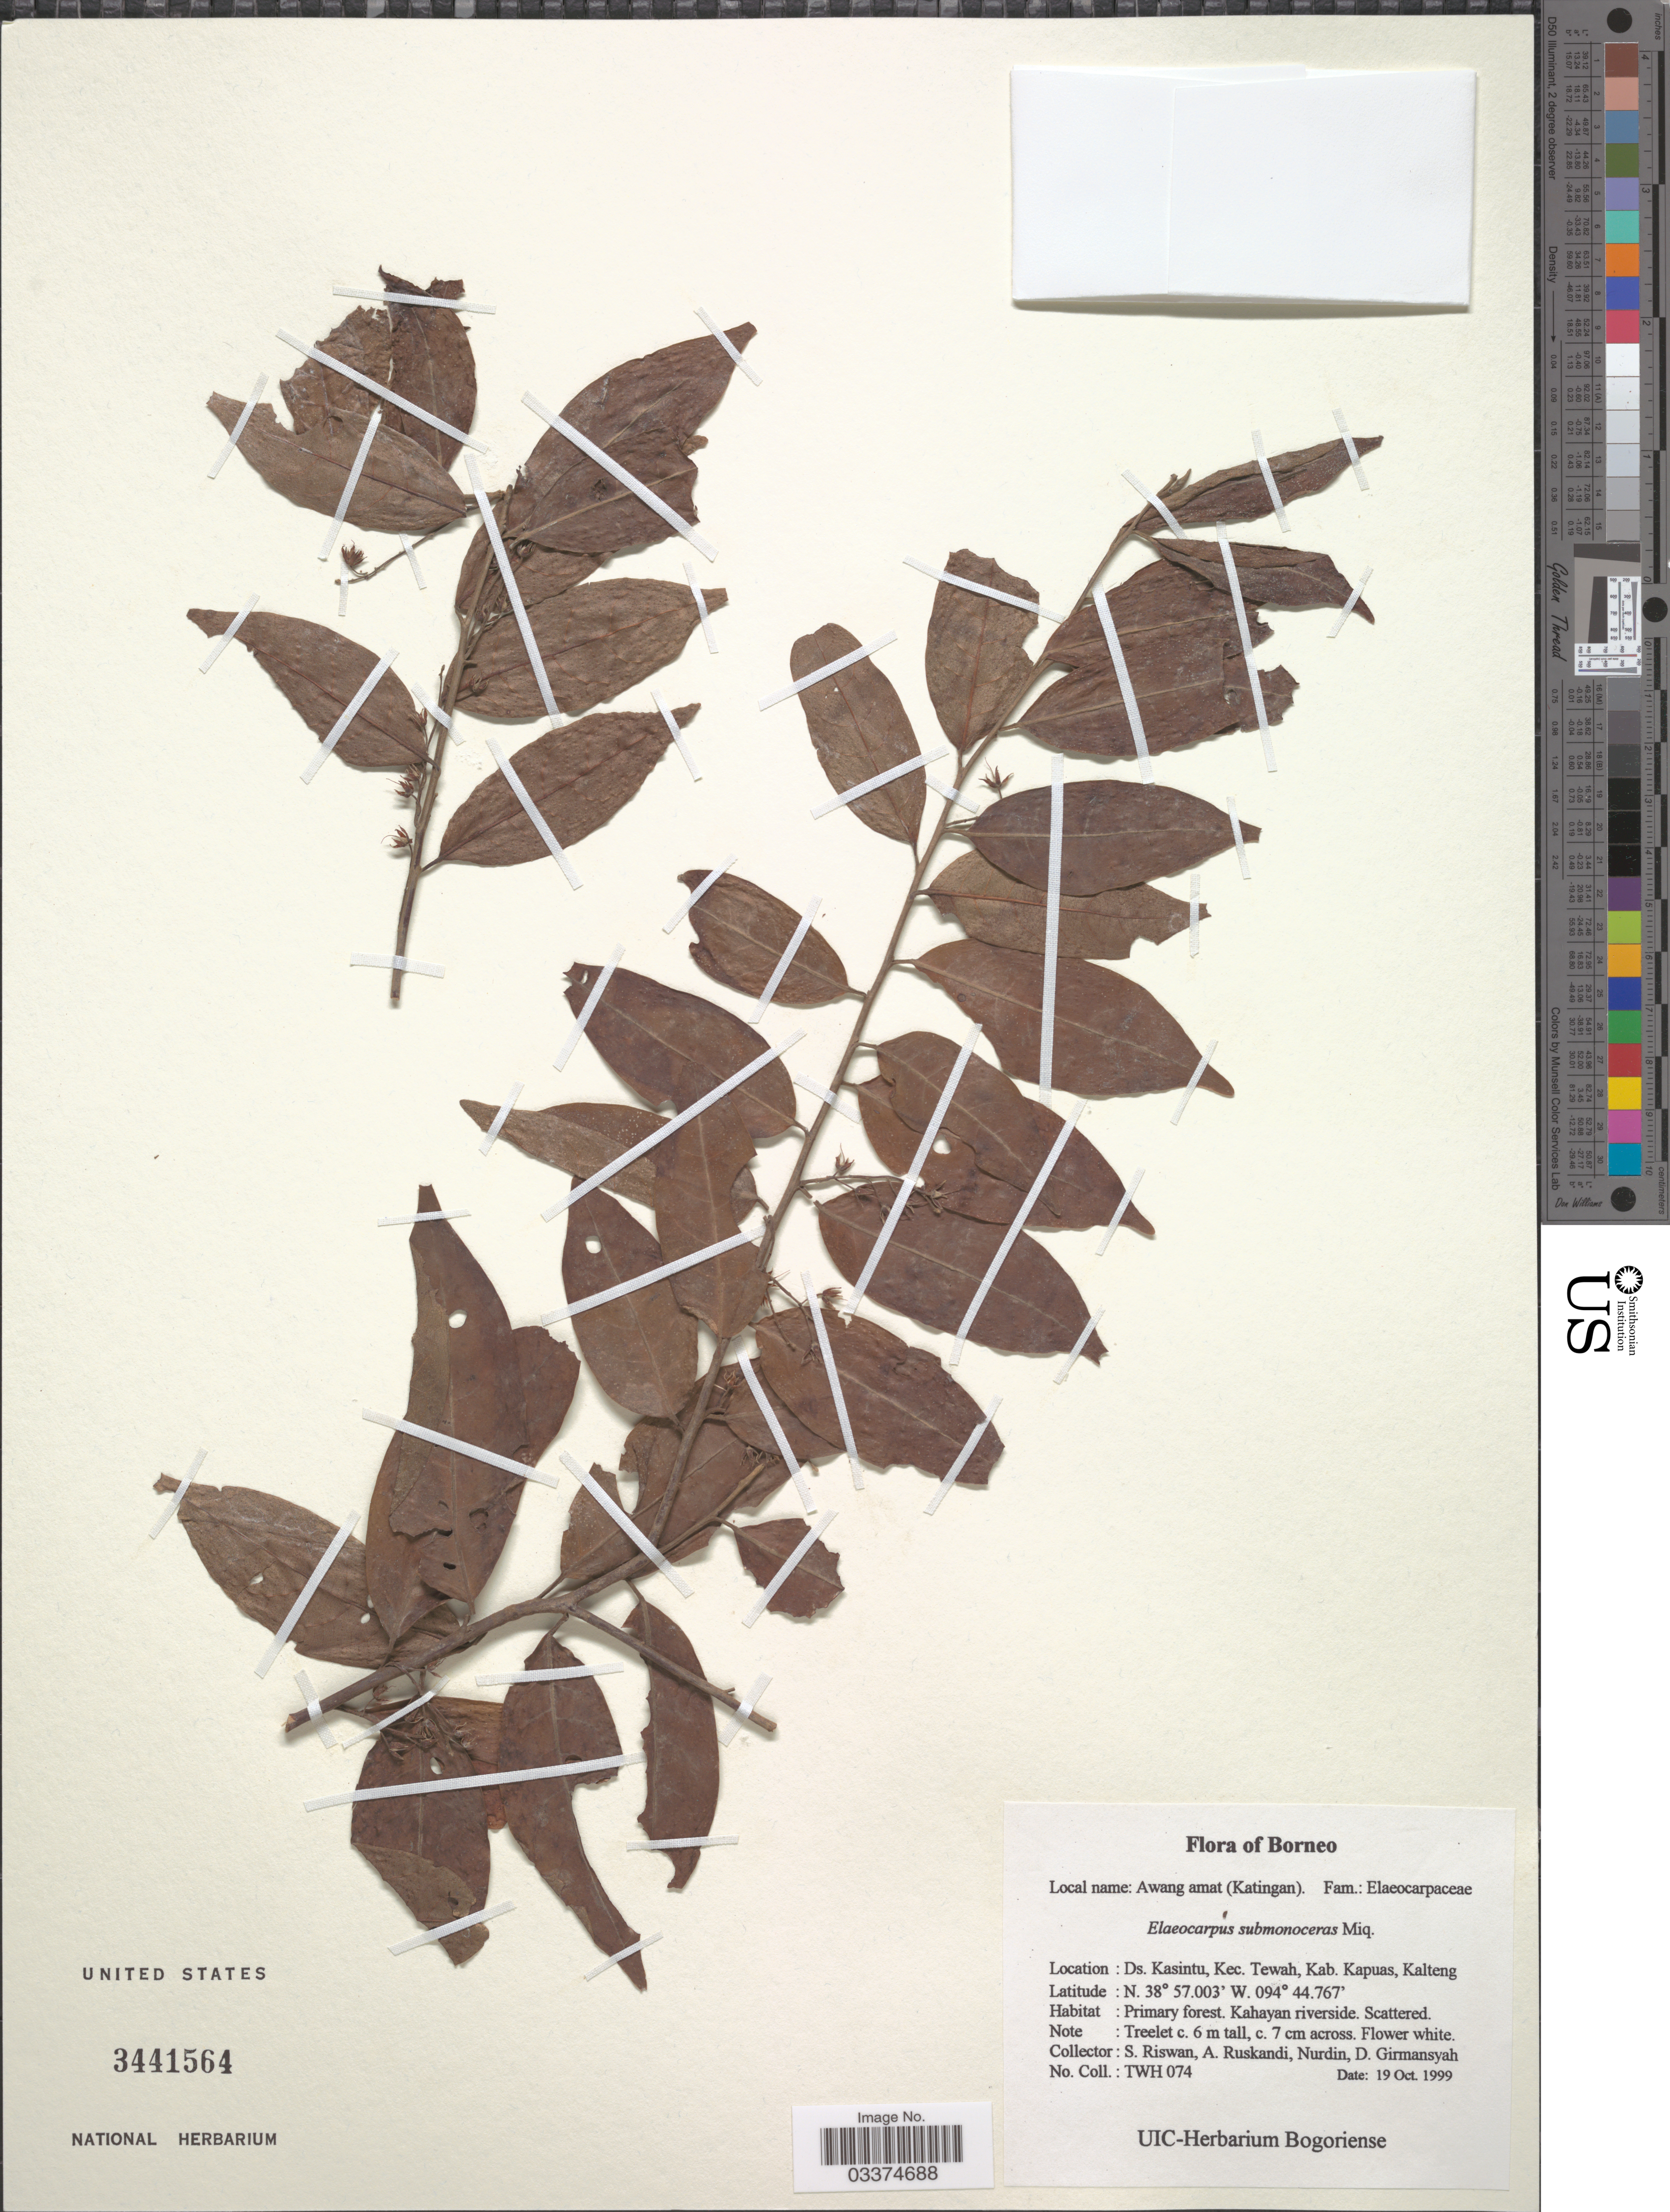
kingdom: Plantae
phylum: Tracheophyta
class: Magnoliopsida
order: Oxalidales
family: Elaeocarpaceae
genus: Elaeocarpus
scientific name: Elaeocarpus submonoceras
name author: Miq.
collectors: S. Riswan, A. Ruskandi, Nurdin, D. & D. Girmansyah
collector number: TWH 074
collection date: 1999-10-19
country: Indonesia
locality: Borneo. Ds. Kasintu, Kec. Tewah, Kab. Kapuas, Kalteng. Kahayan riverside.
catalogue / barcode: US 3441564